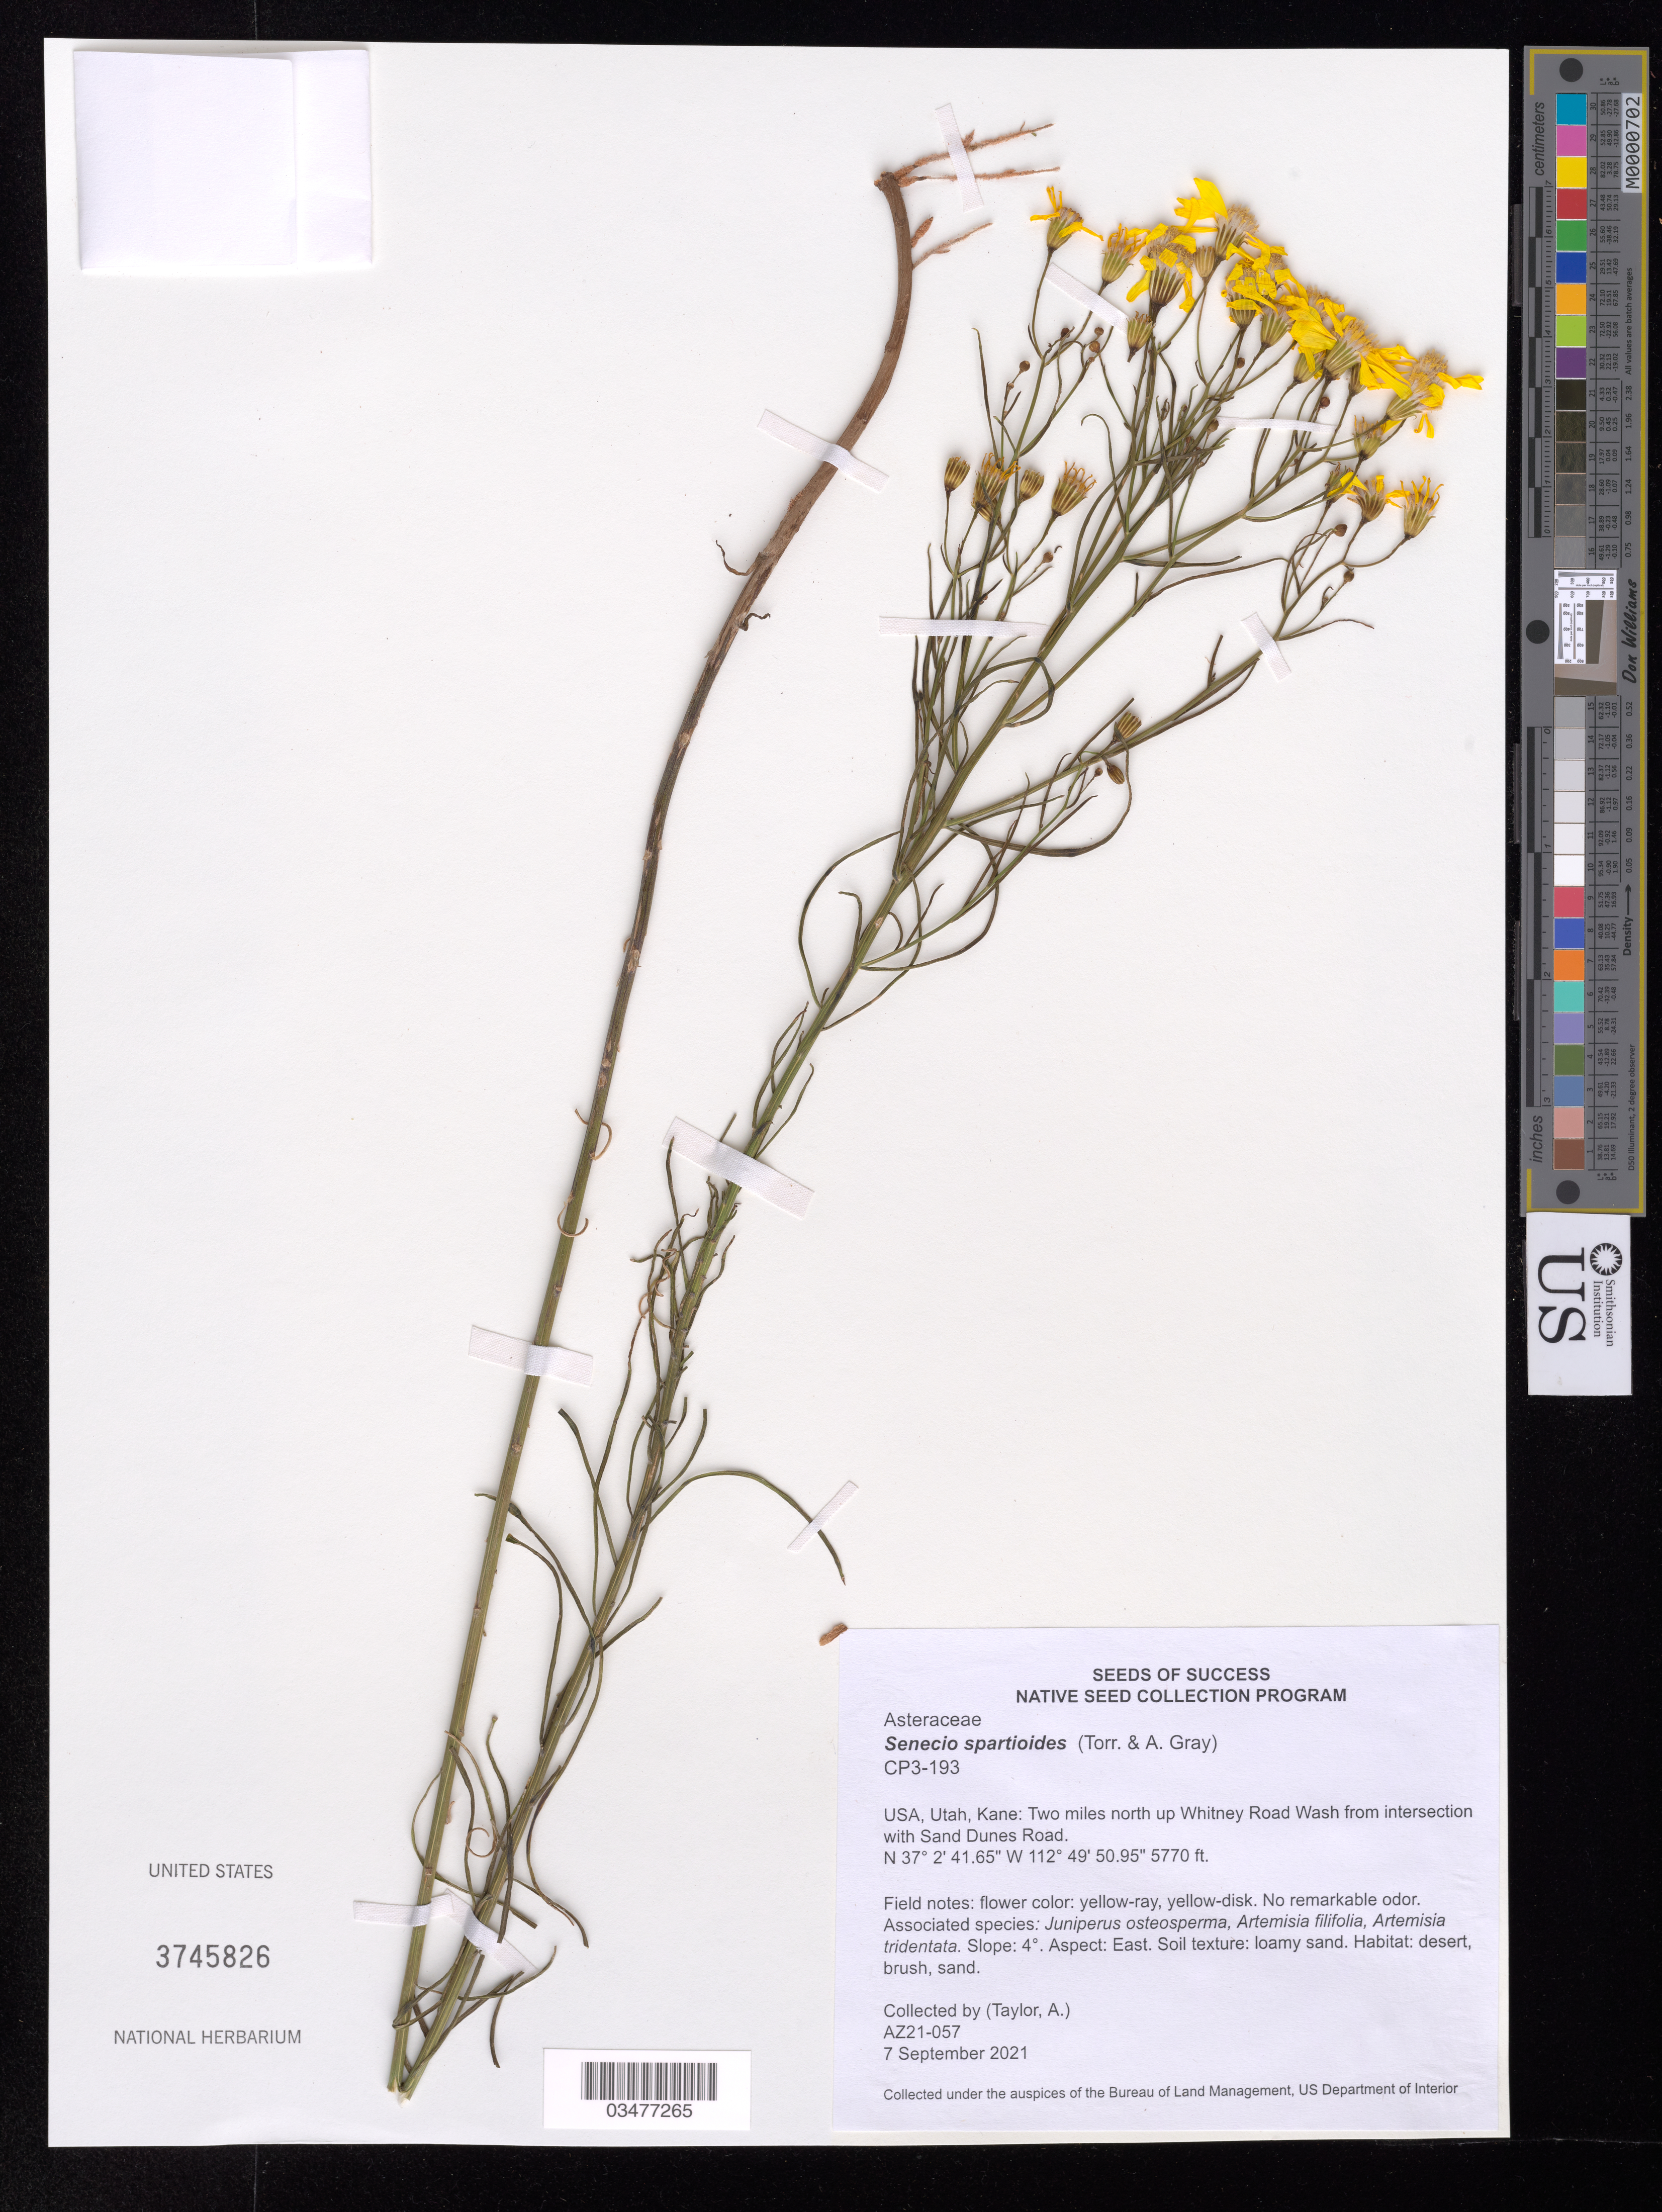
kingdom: Plantae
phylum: Tracheophyta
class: Magnoliopsida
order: Asterales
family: Asteraceae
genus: Senecio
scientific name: Senecio spartioides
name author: Torr. & A. Gray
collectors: A. Taylor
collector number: AZ21-057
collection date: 2021-09-07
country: United States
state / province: Utah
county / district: Kane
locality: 2 mi. N up Whitney Road Wash from intersection with Sand Dunes Rd.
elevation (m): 1759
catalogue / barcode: US 3745826